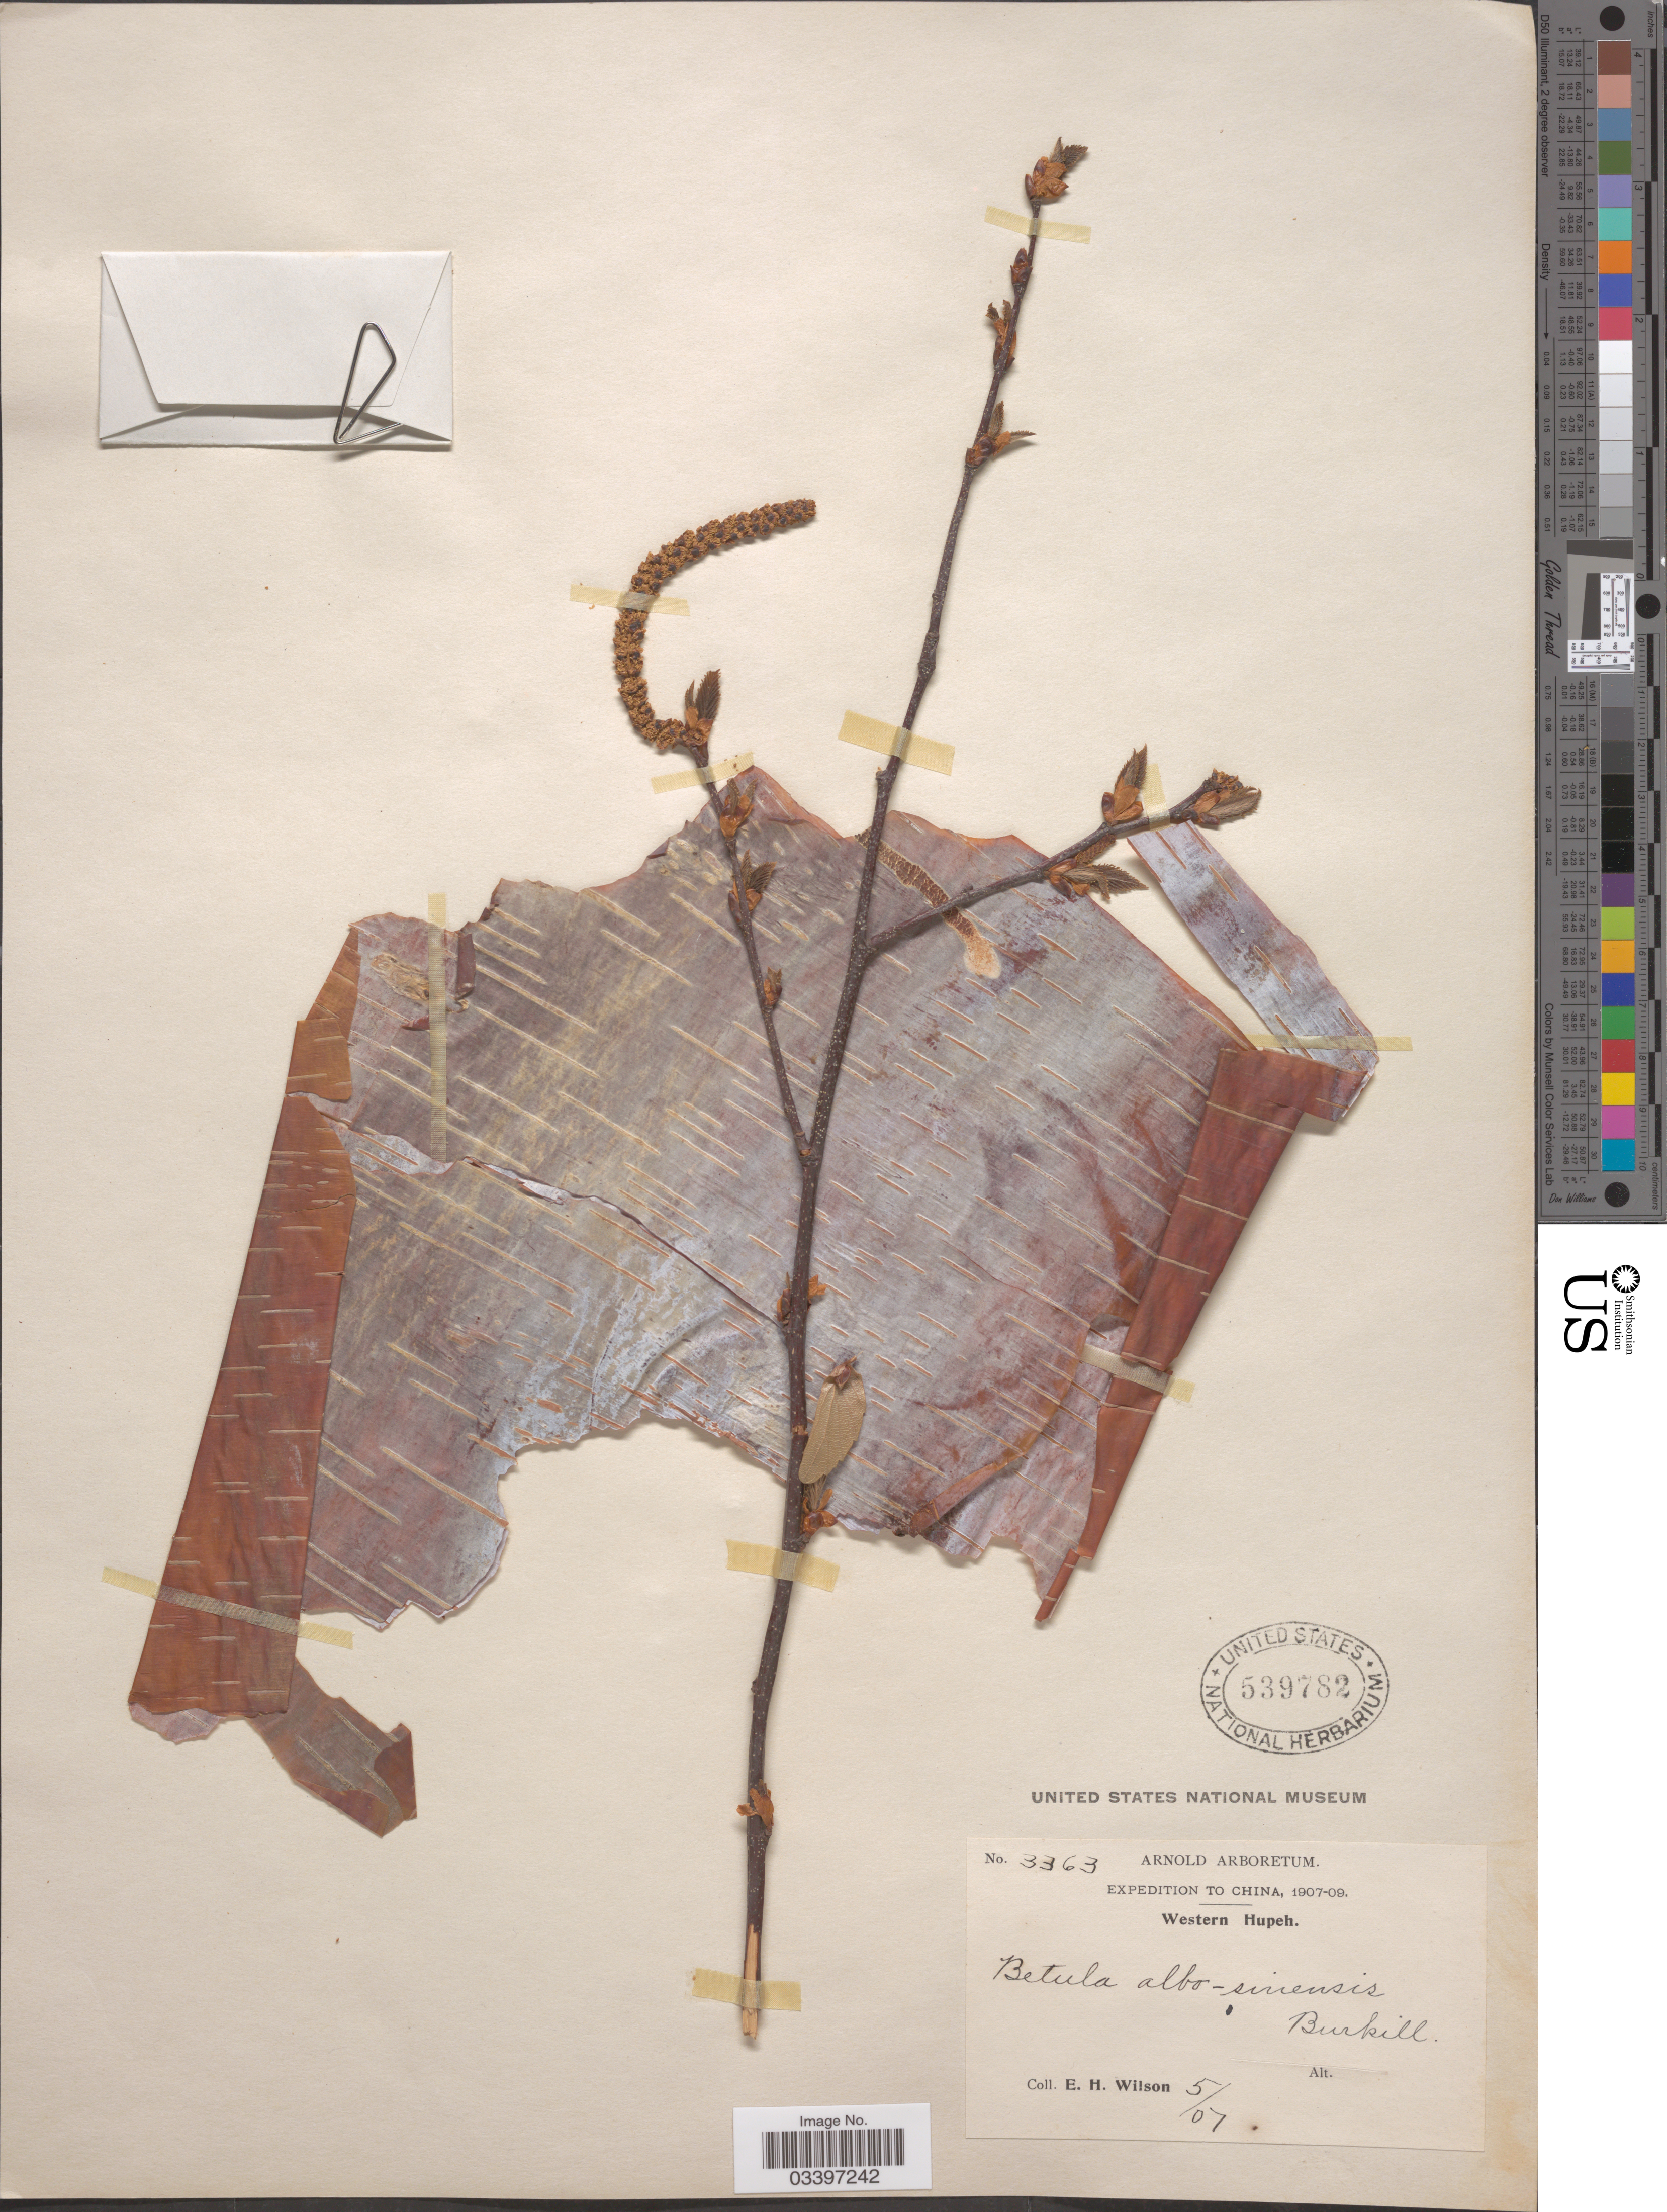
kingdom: Plantae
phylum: Tracheophyta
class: Magnoliopsida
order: Fagales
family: Betulaceae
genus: Betula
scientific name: Betula albosinensis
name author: Burkill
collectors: E. Wilson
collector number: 3363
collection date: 1907-05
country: China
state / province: Hubei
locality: Western Hupeh.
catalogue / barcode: US 539782